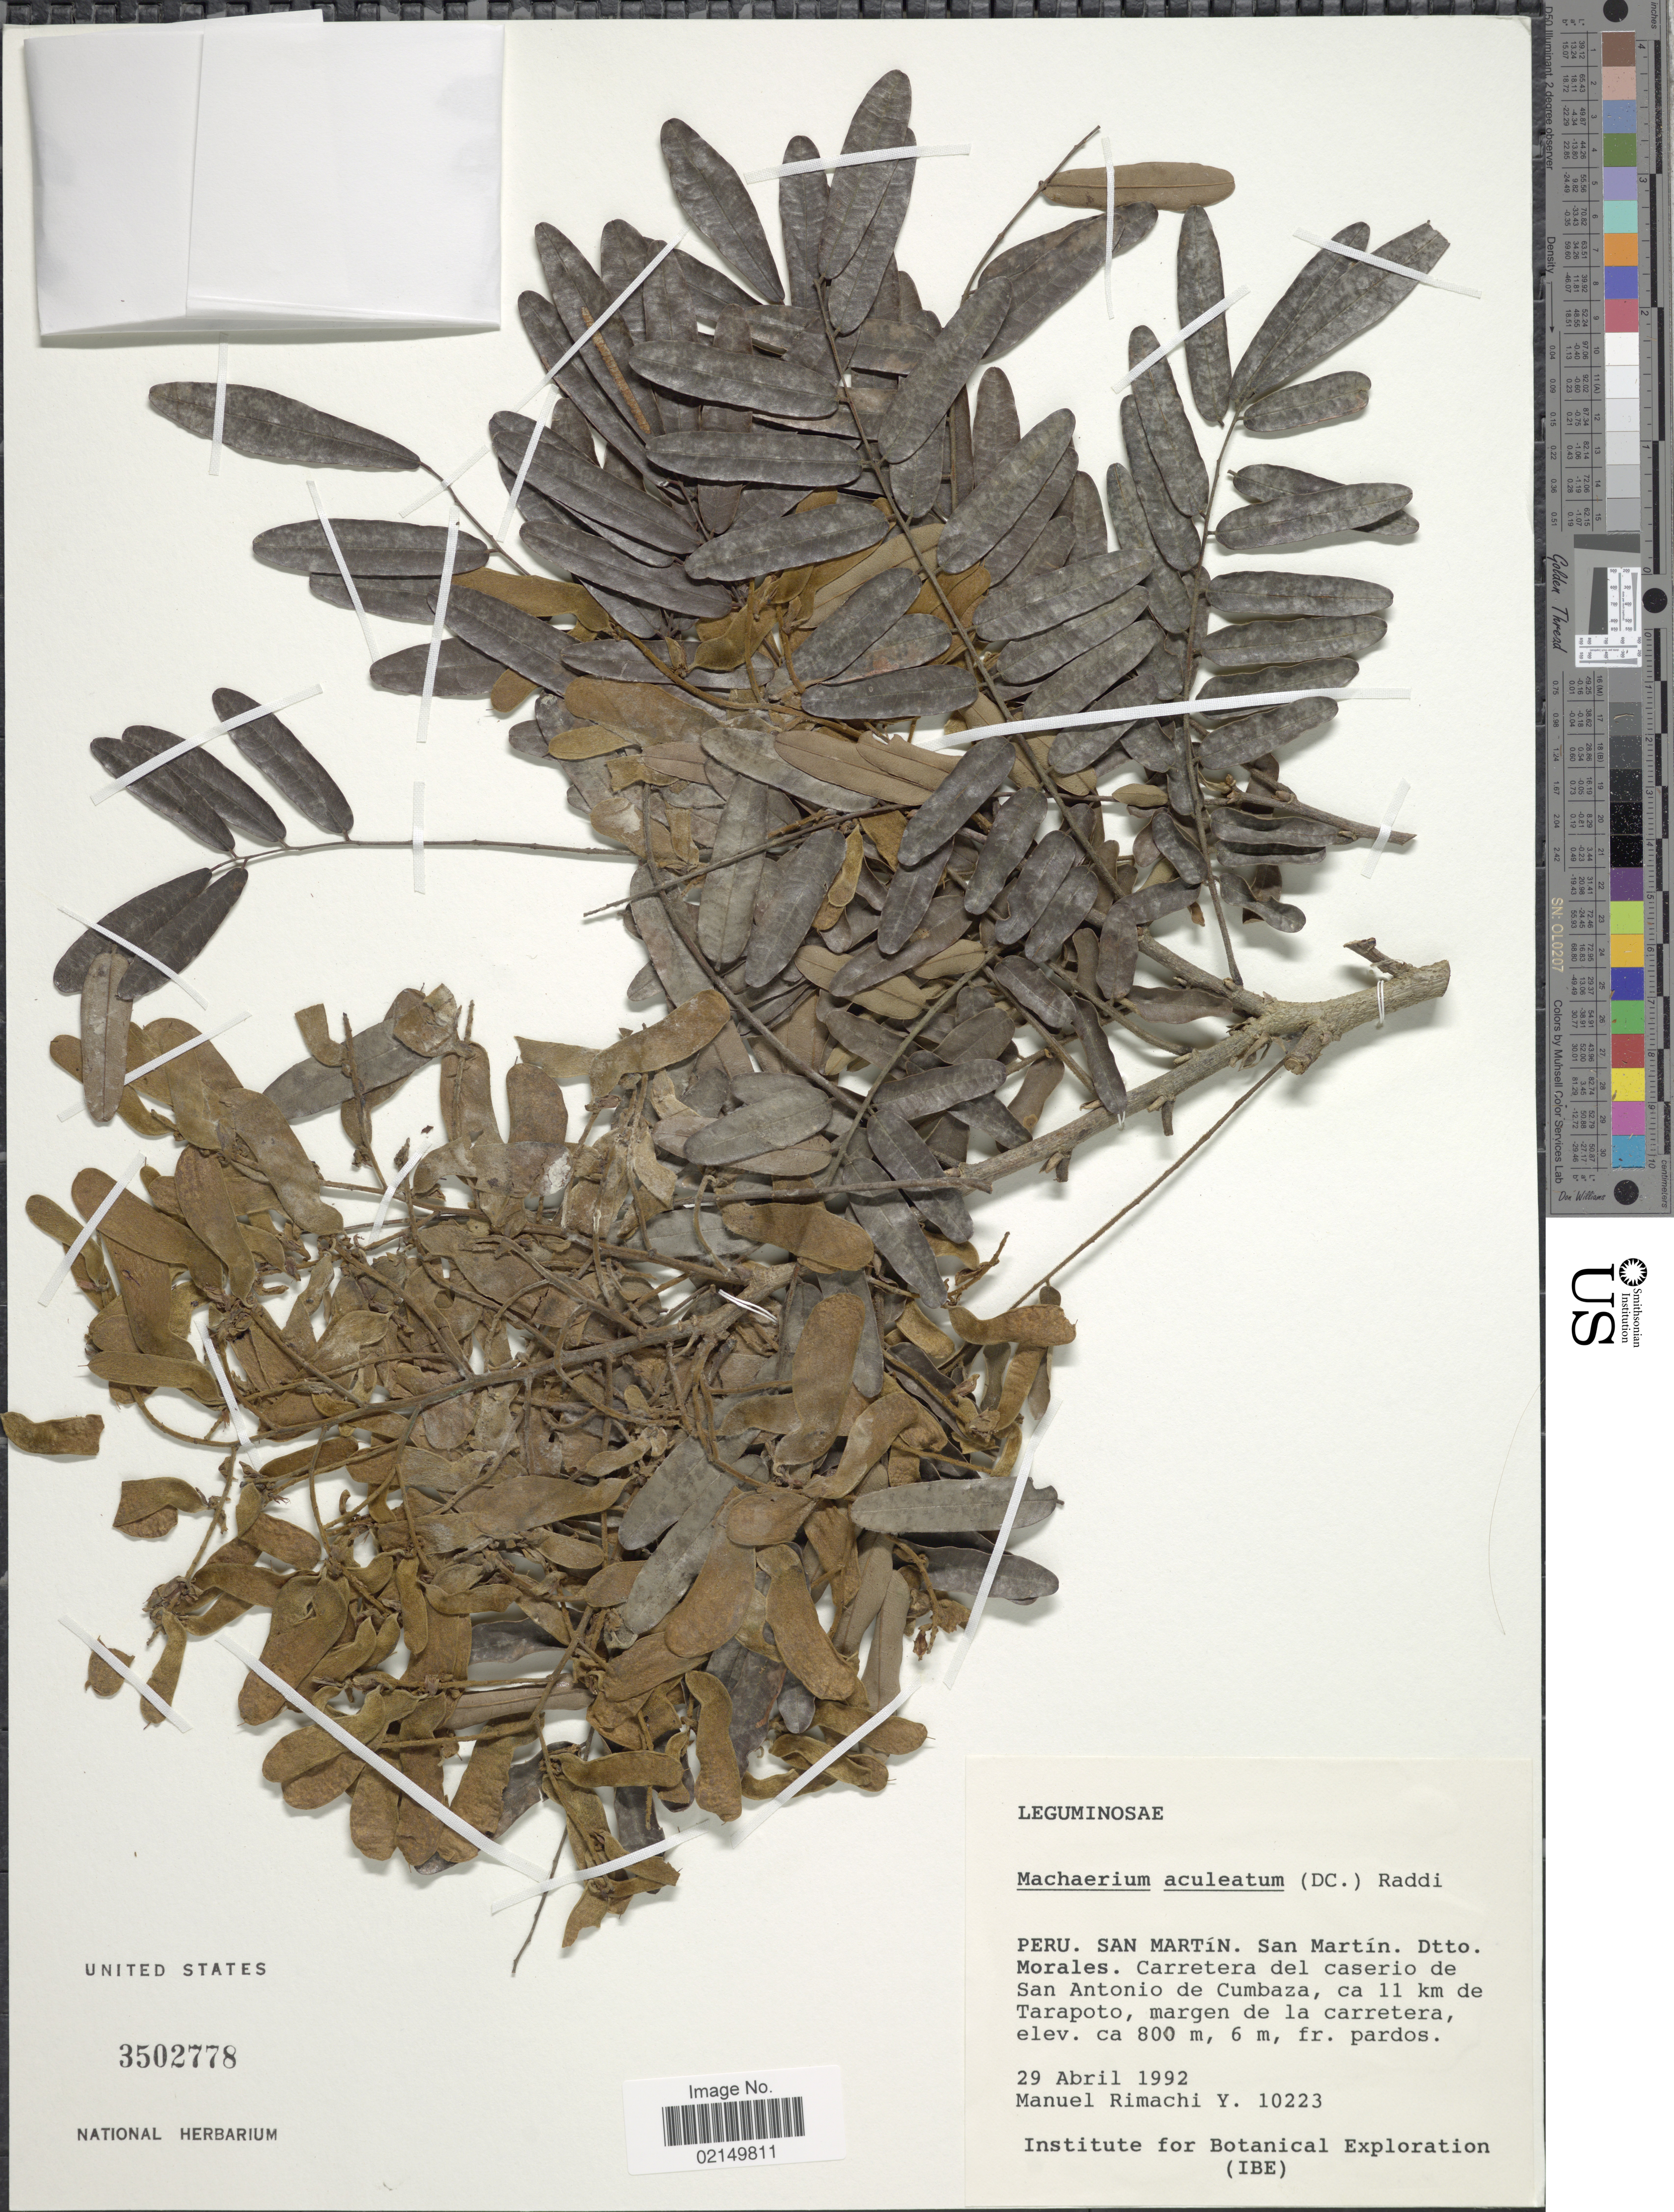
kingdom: Plantae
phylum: Tracheophyta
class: Magnoliopsida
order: Fabales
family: Fabaceae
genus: Machaerium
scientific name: Machaerium sp.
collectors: M. Rimachi Y.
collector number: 10223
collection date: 1992-04-29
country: Peru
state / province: San Martín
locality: Peru. San Martin. San Martin. Dtto. Morales. Carretera del caserio de San Antonio de Cumbaza, ca 11 km de Tarapoto, margen de la carretera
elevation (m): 800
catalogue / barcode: US 3502778